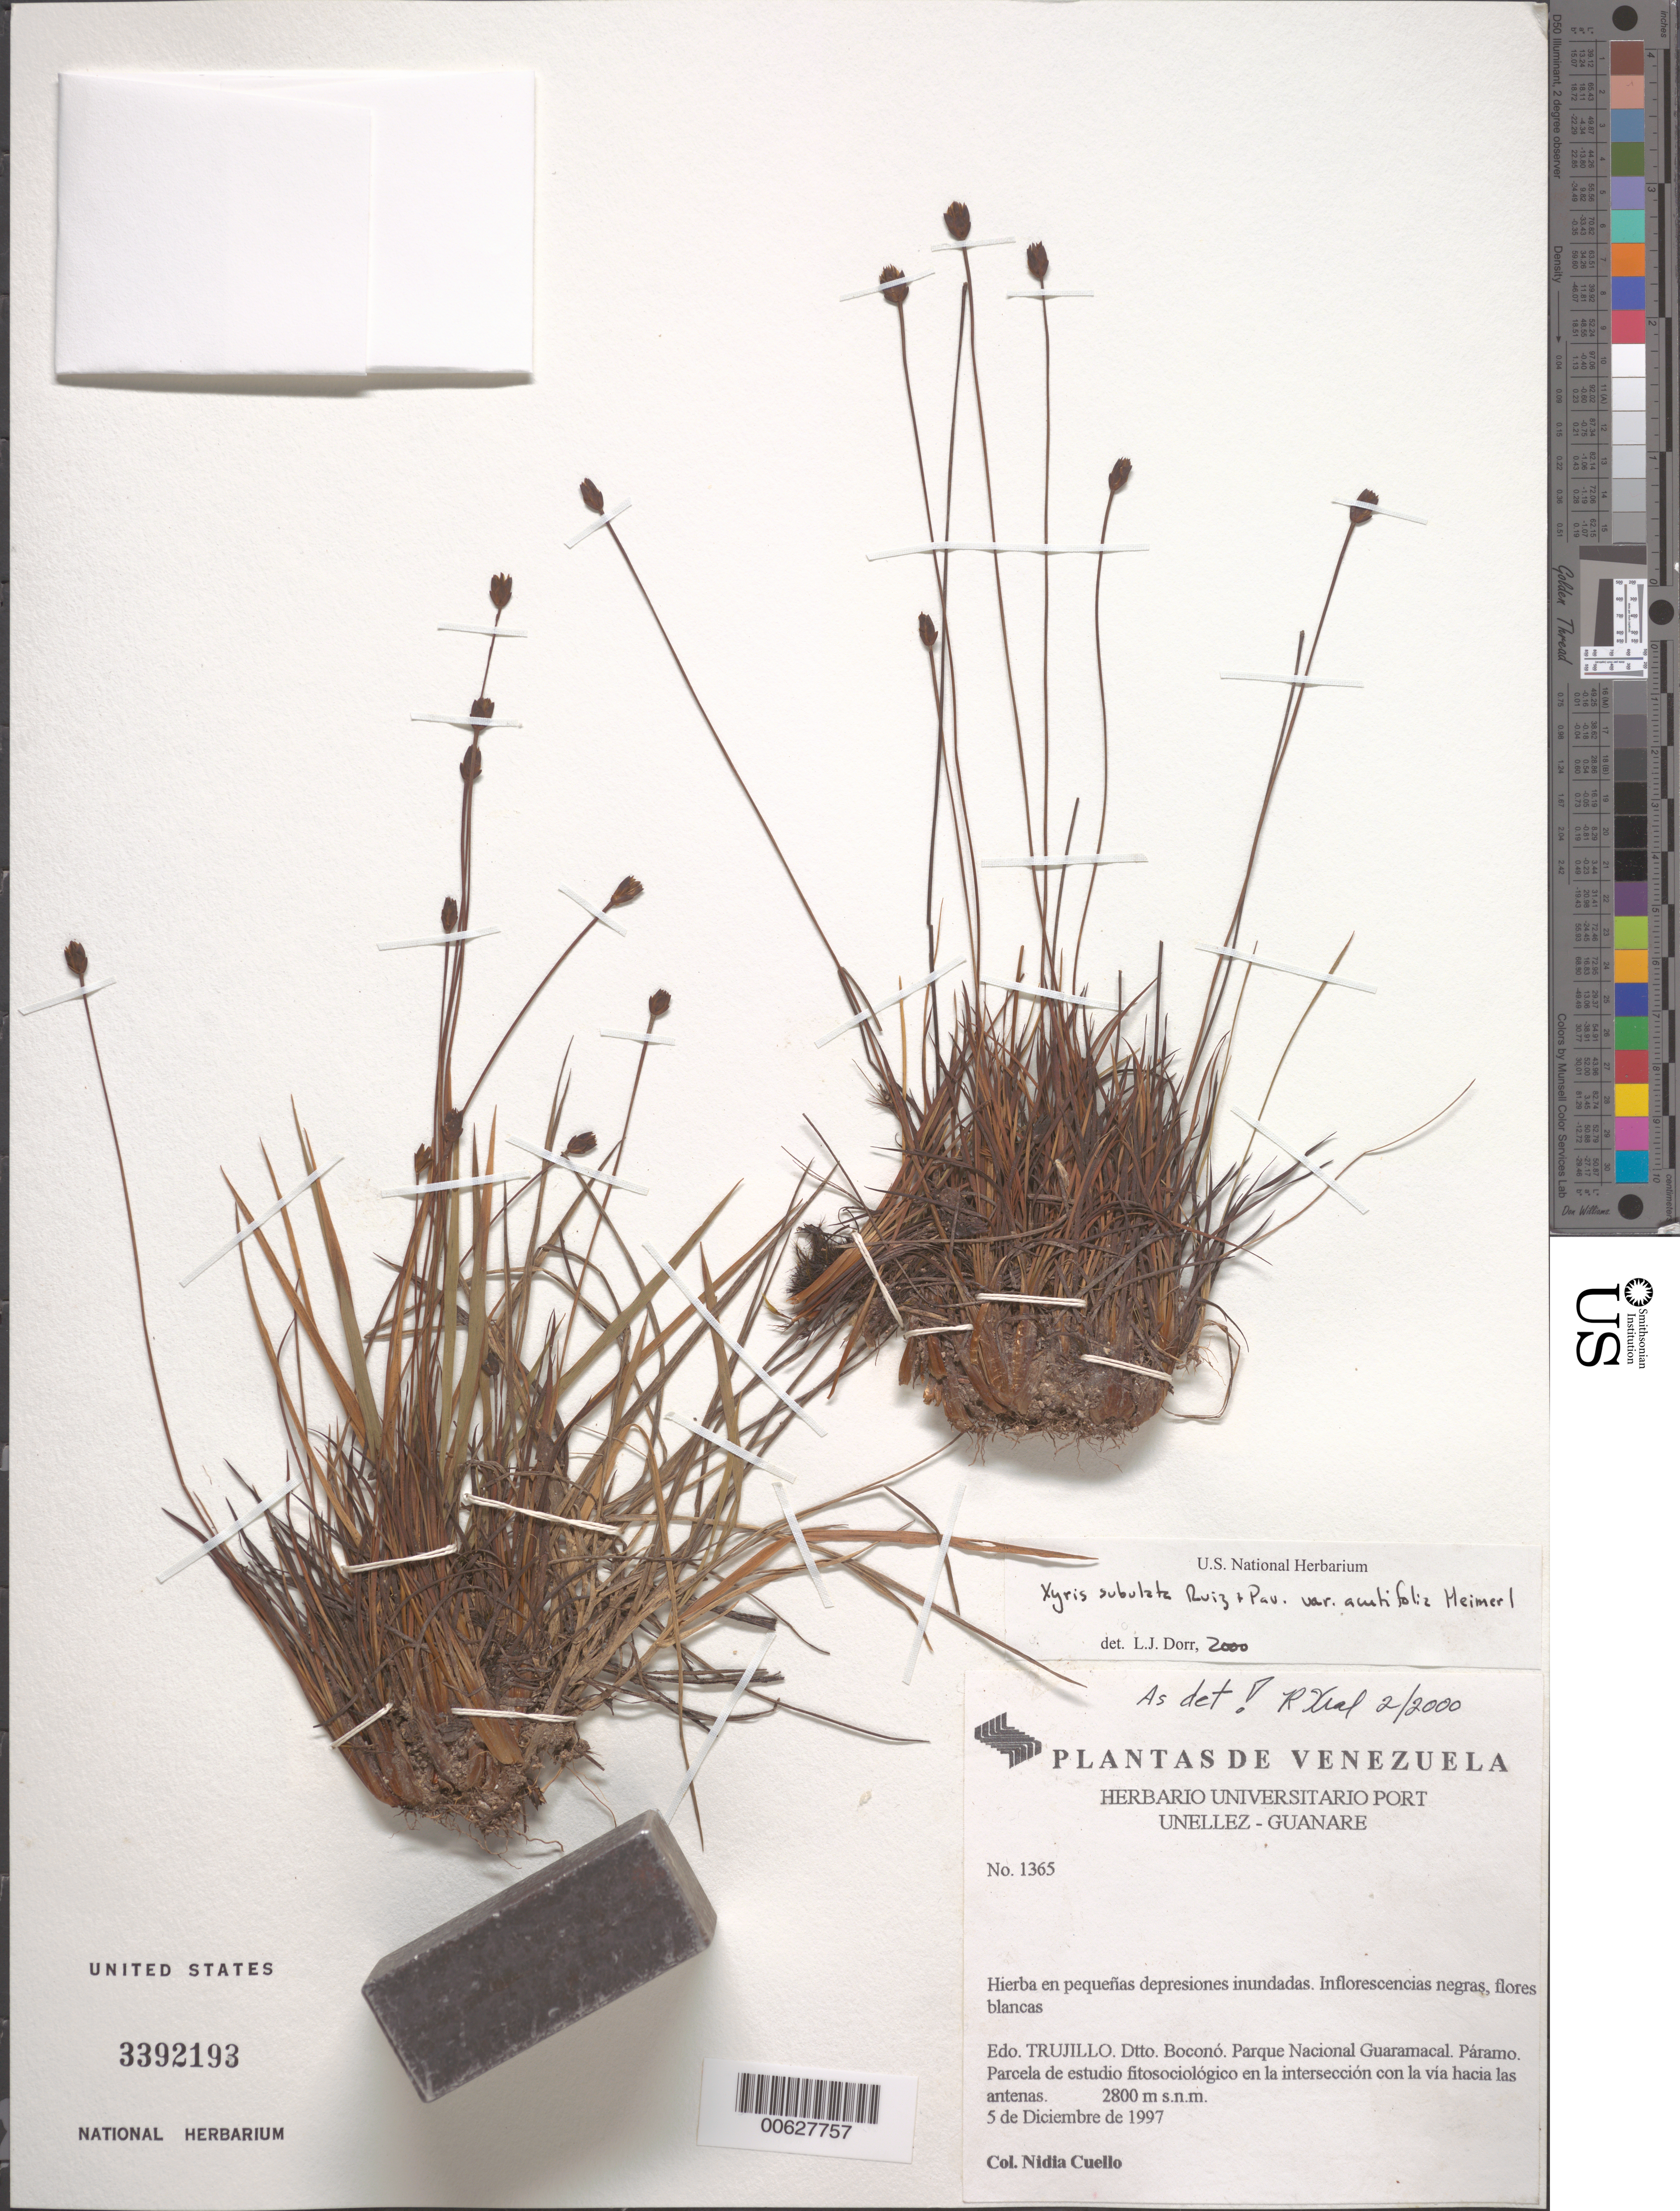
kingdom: Plantae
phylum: Tracheophyta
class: Liliopsida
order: Poales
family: Xyridaceae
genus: Xyris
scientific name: Xyris subulata var. acutifolia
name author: Ruiz & Pav.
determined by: Kral, Robert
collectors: N. L. Cuello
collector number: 1365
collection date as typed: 05 Dec 1997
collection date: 1997-12-05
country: Venezuela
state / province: Trujillo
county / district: Boconó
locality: Parque Nacional Guaramacal. Parcela estudio fitosociológica en la intersección con la via hacia las antenas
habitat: Páramo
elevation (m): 2800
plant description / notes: PORT, US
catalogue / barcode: US 3392193